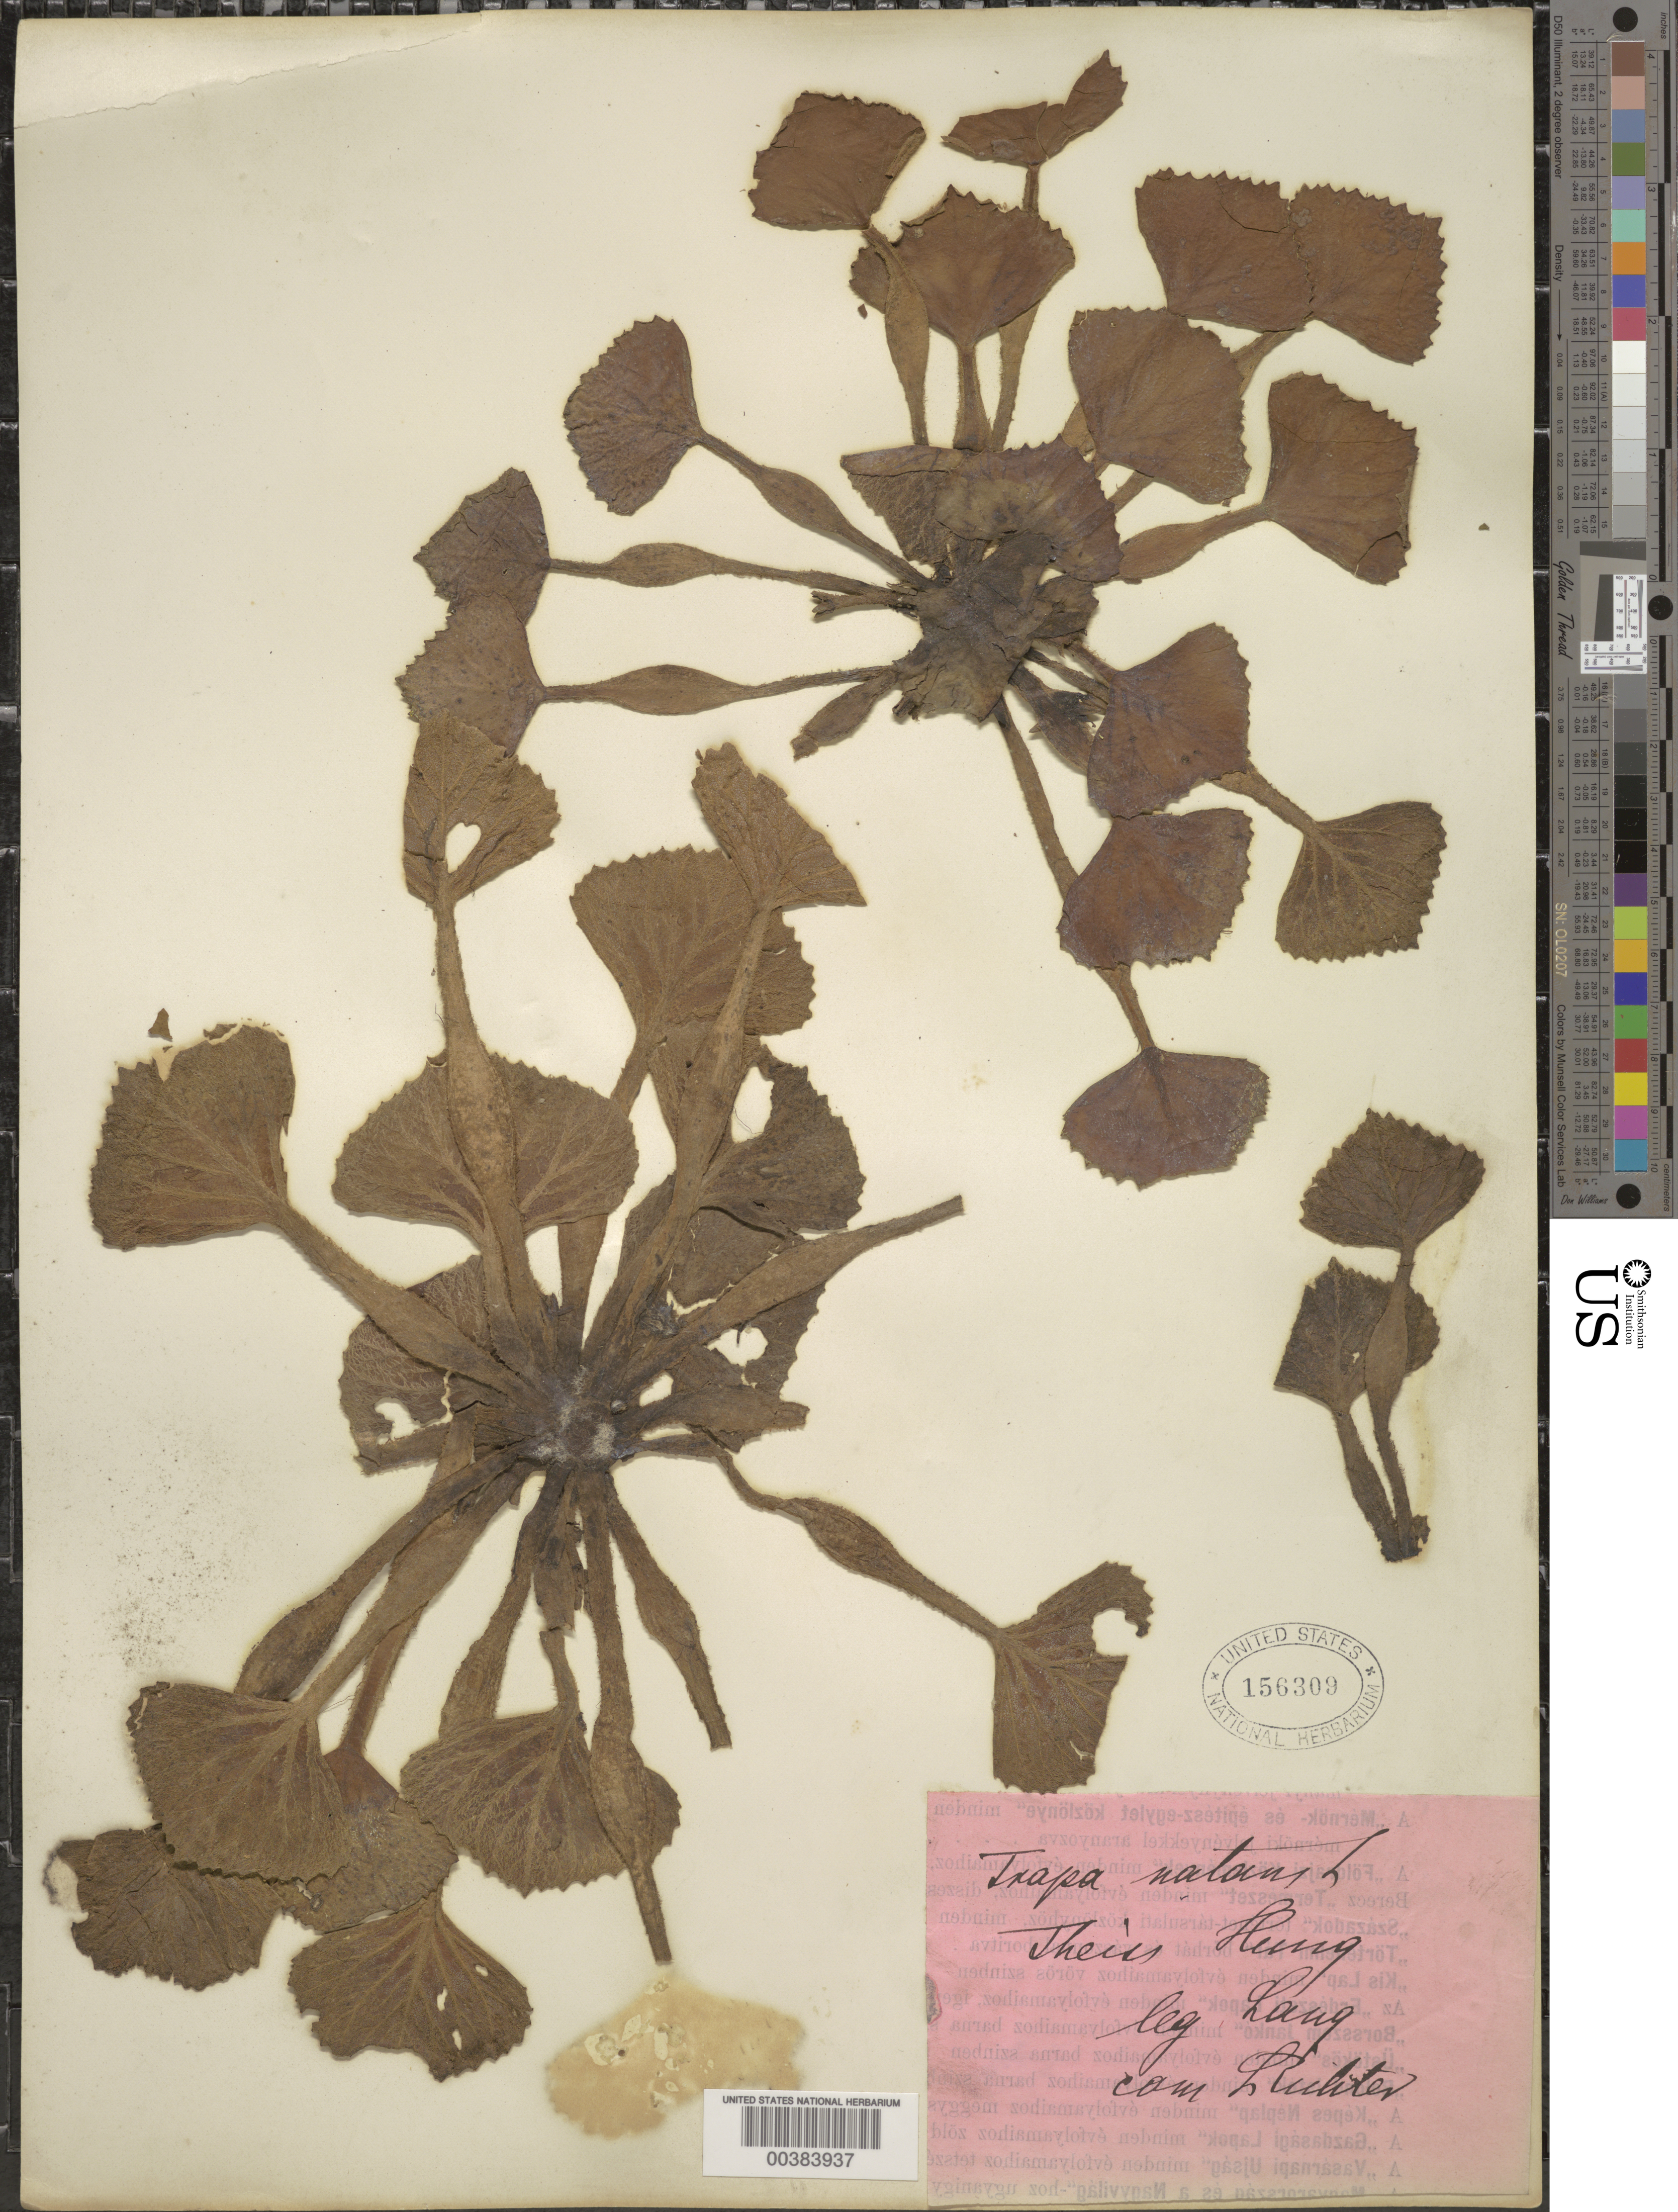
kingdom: Plantae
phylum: Tracheophyta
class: Magnoliopsida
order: Myrtales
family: Lythraceae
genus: Trapa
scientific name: Trapa natans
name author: L.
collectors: -- Lang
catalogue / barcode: US 156309